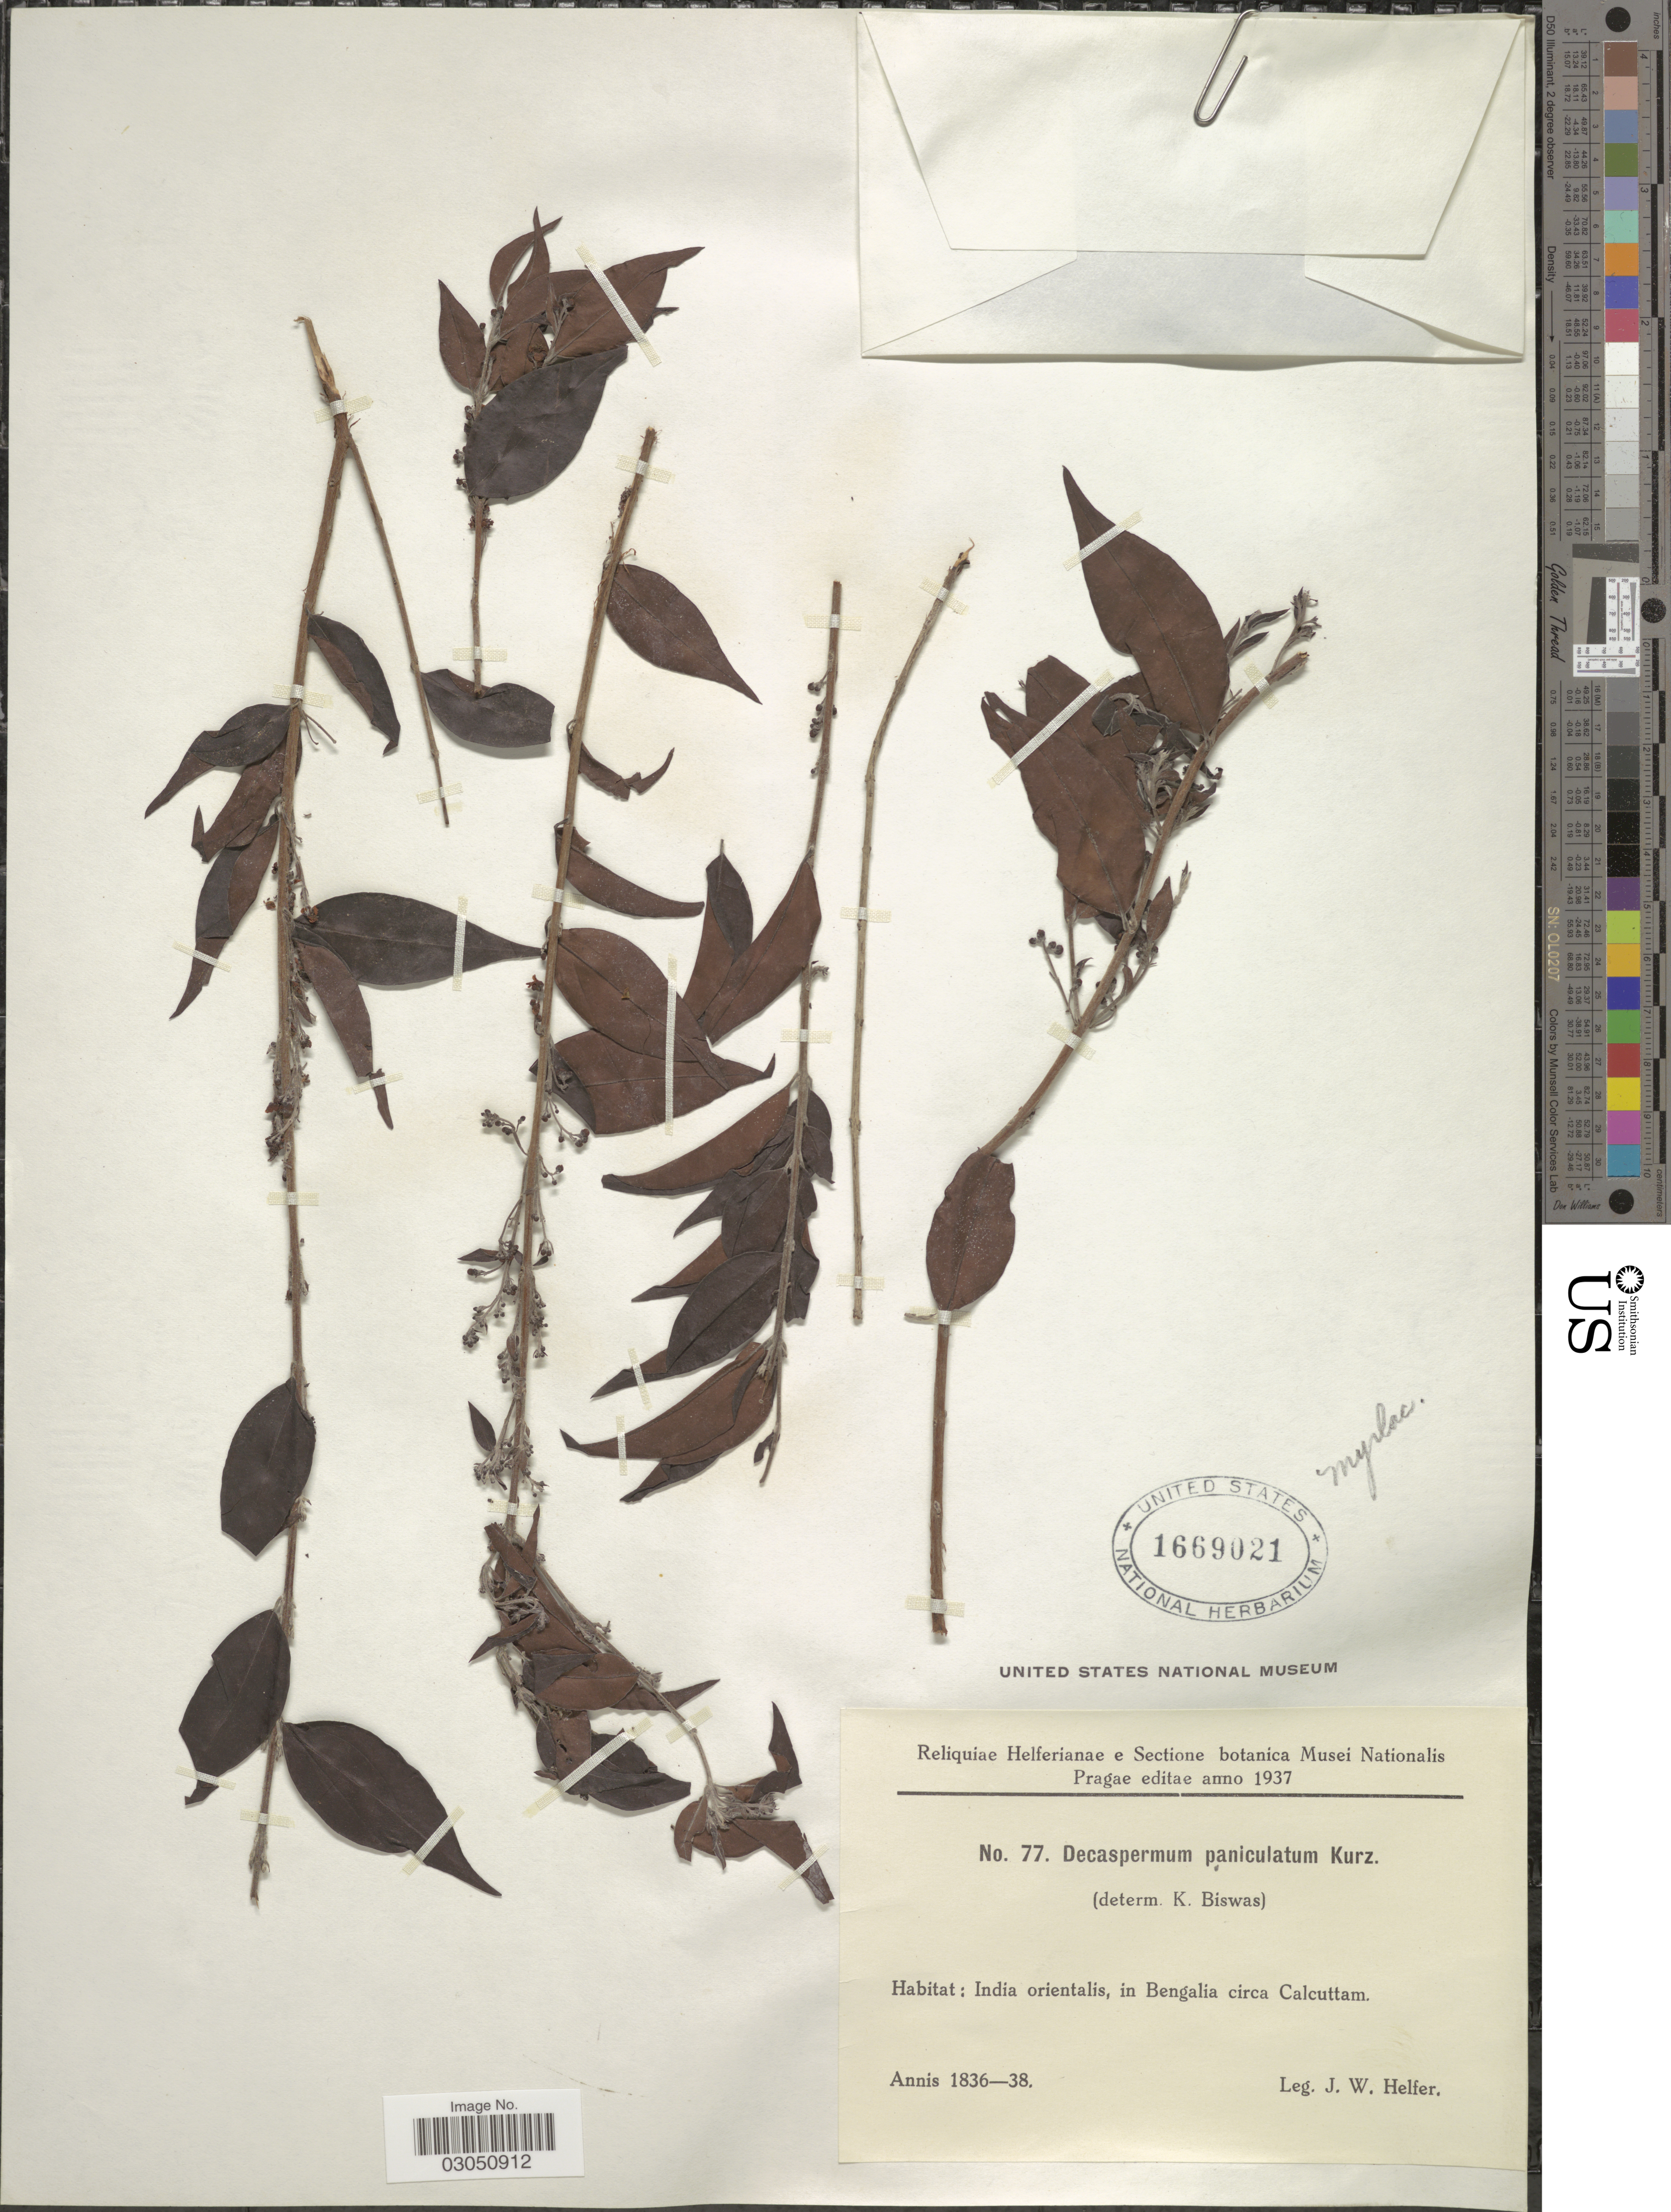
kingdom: Plantae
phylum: Tracheophyta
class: Magnoliopsida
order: Myrtales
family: Myrtaceae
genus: Decaspermum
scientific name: Decaspermum parviflorum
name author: (Lam.) A.J. Scott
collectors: J. W. Helfer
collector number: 77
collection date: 1836/1838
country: India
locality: India orientalis, in Bengalia circa Calcuttam.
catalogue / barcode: US 1669021